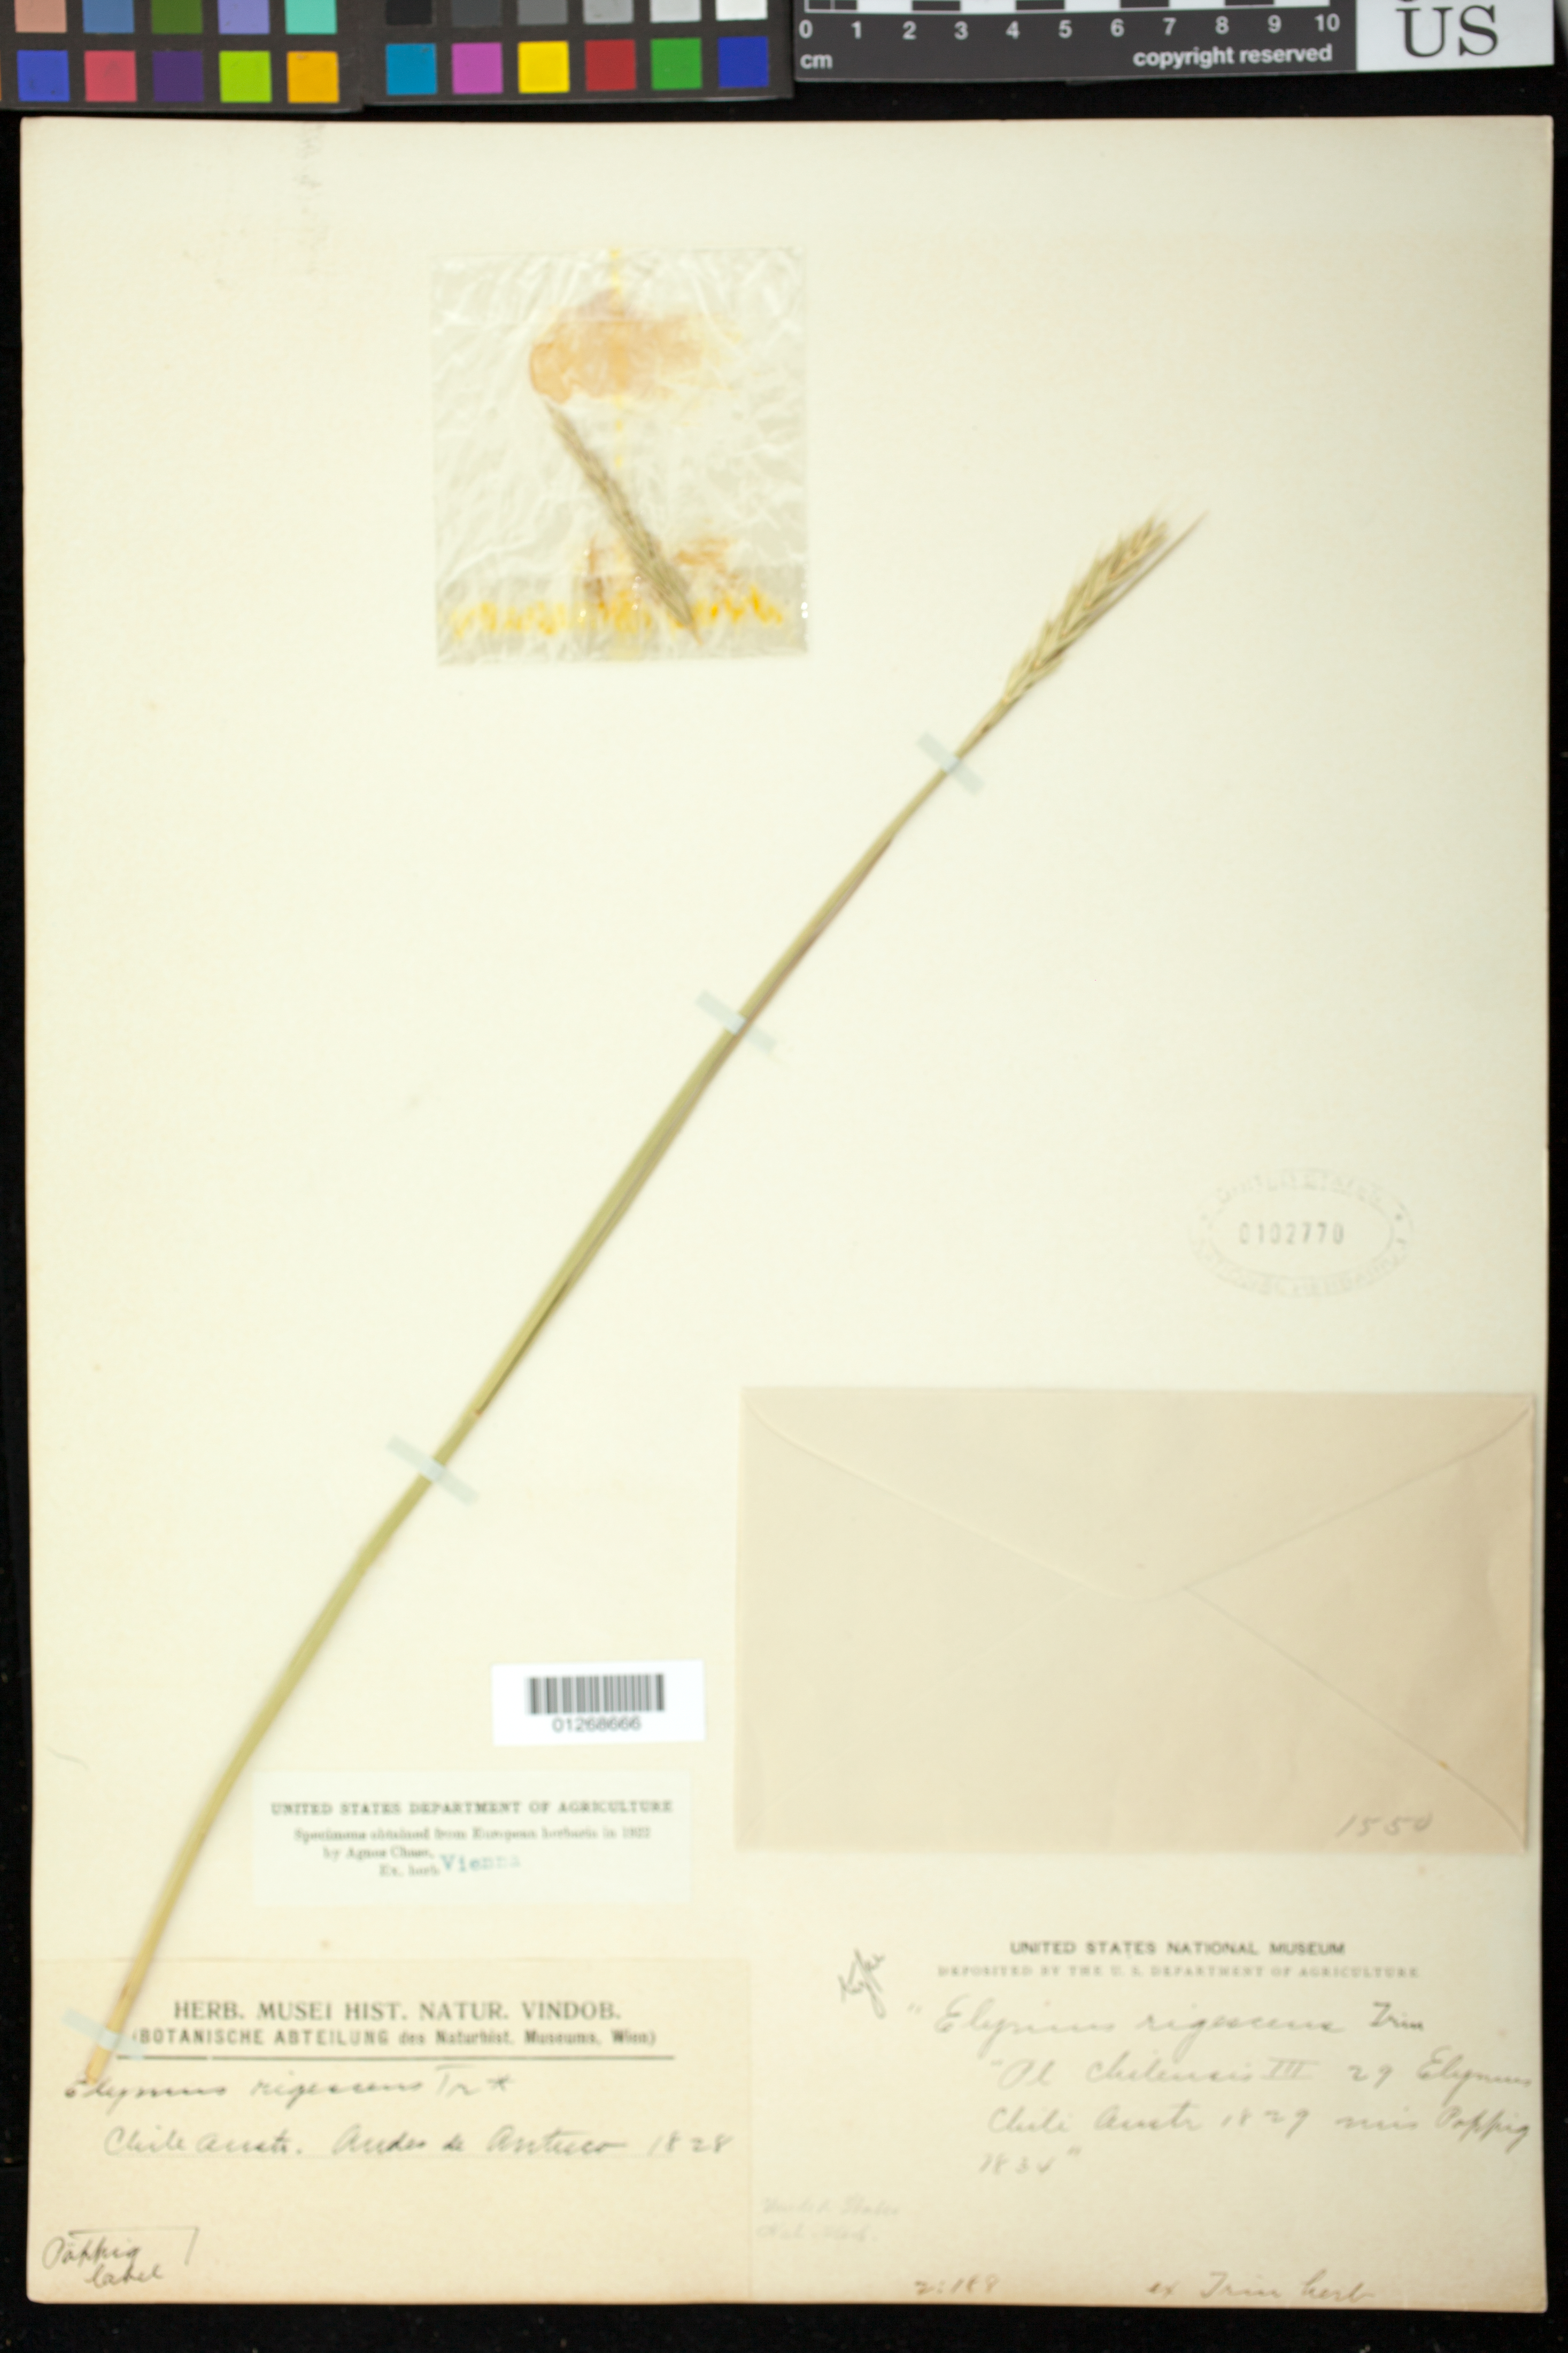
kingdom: Plantae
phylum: Tracheophyta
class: Liliopsida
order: Poales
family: Poaceae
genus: Elymus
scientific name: Elymus rigescens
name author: Trin.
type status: Type Collection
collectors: E. F. Poeppig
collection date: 1828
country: Chile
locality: Chile austral. Andes de Antuco.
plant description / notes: Fragmentary material of type specimen (s?) ex herb. Vienna. (Sheet may be mounted with material of 2 different syntypes.)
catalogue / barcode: US 102770